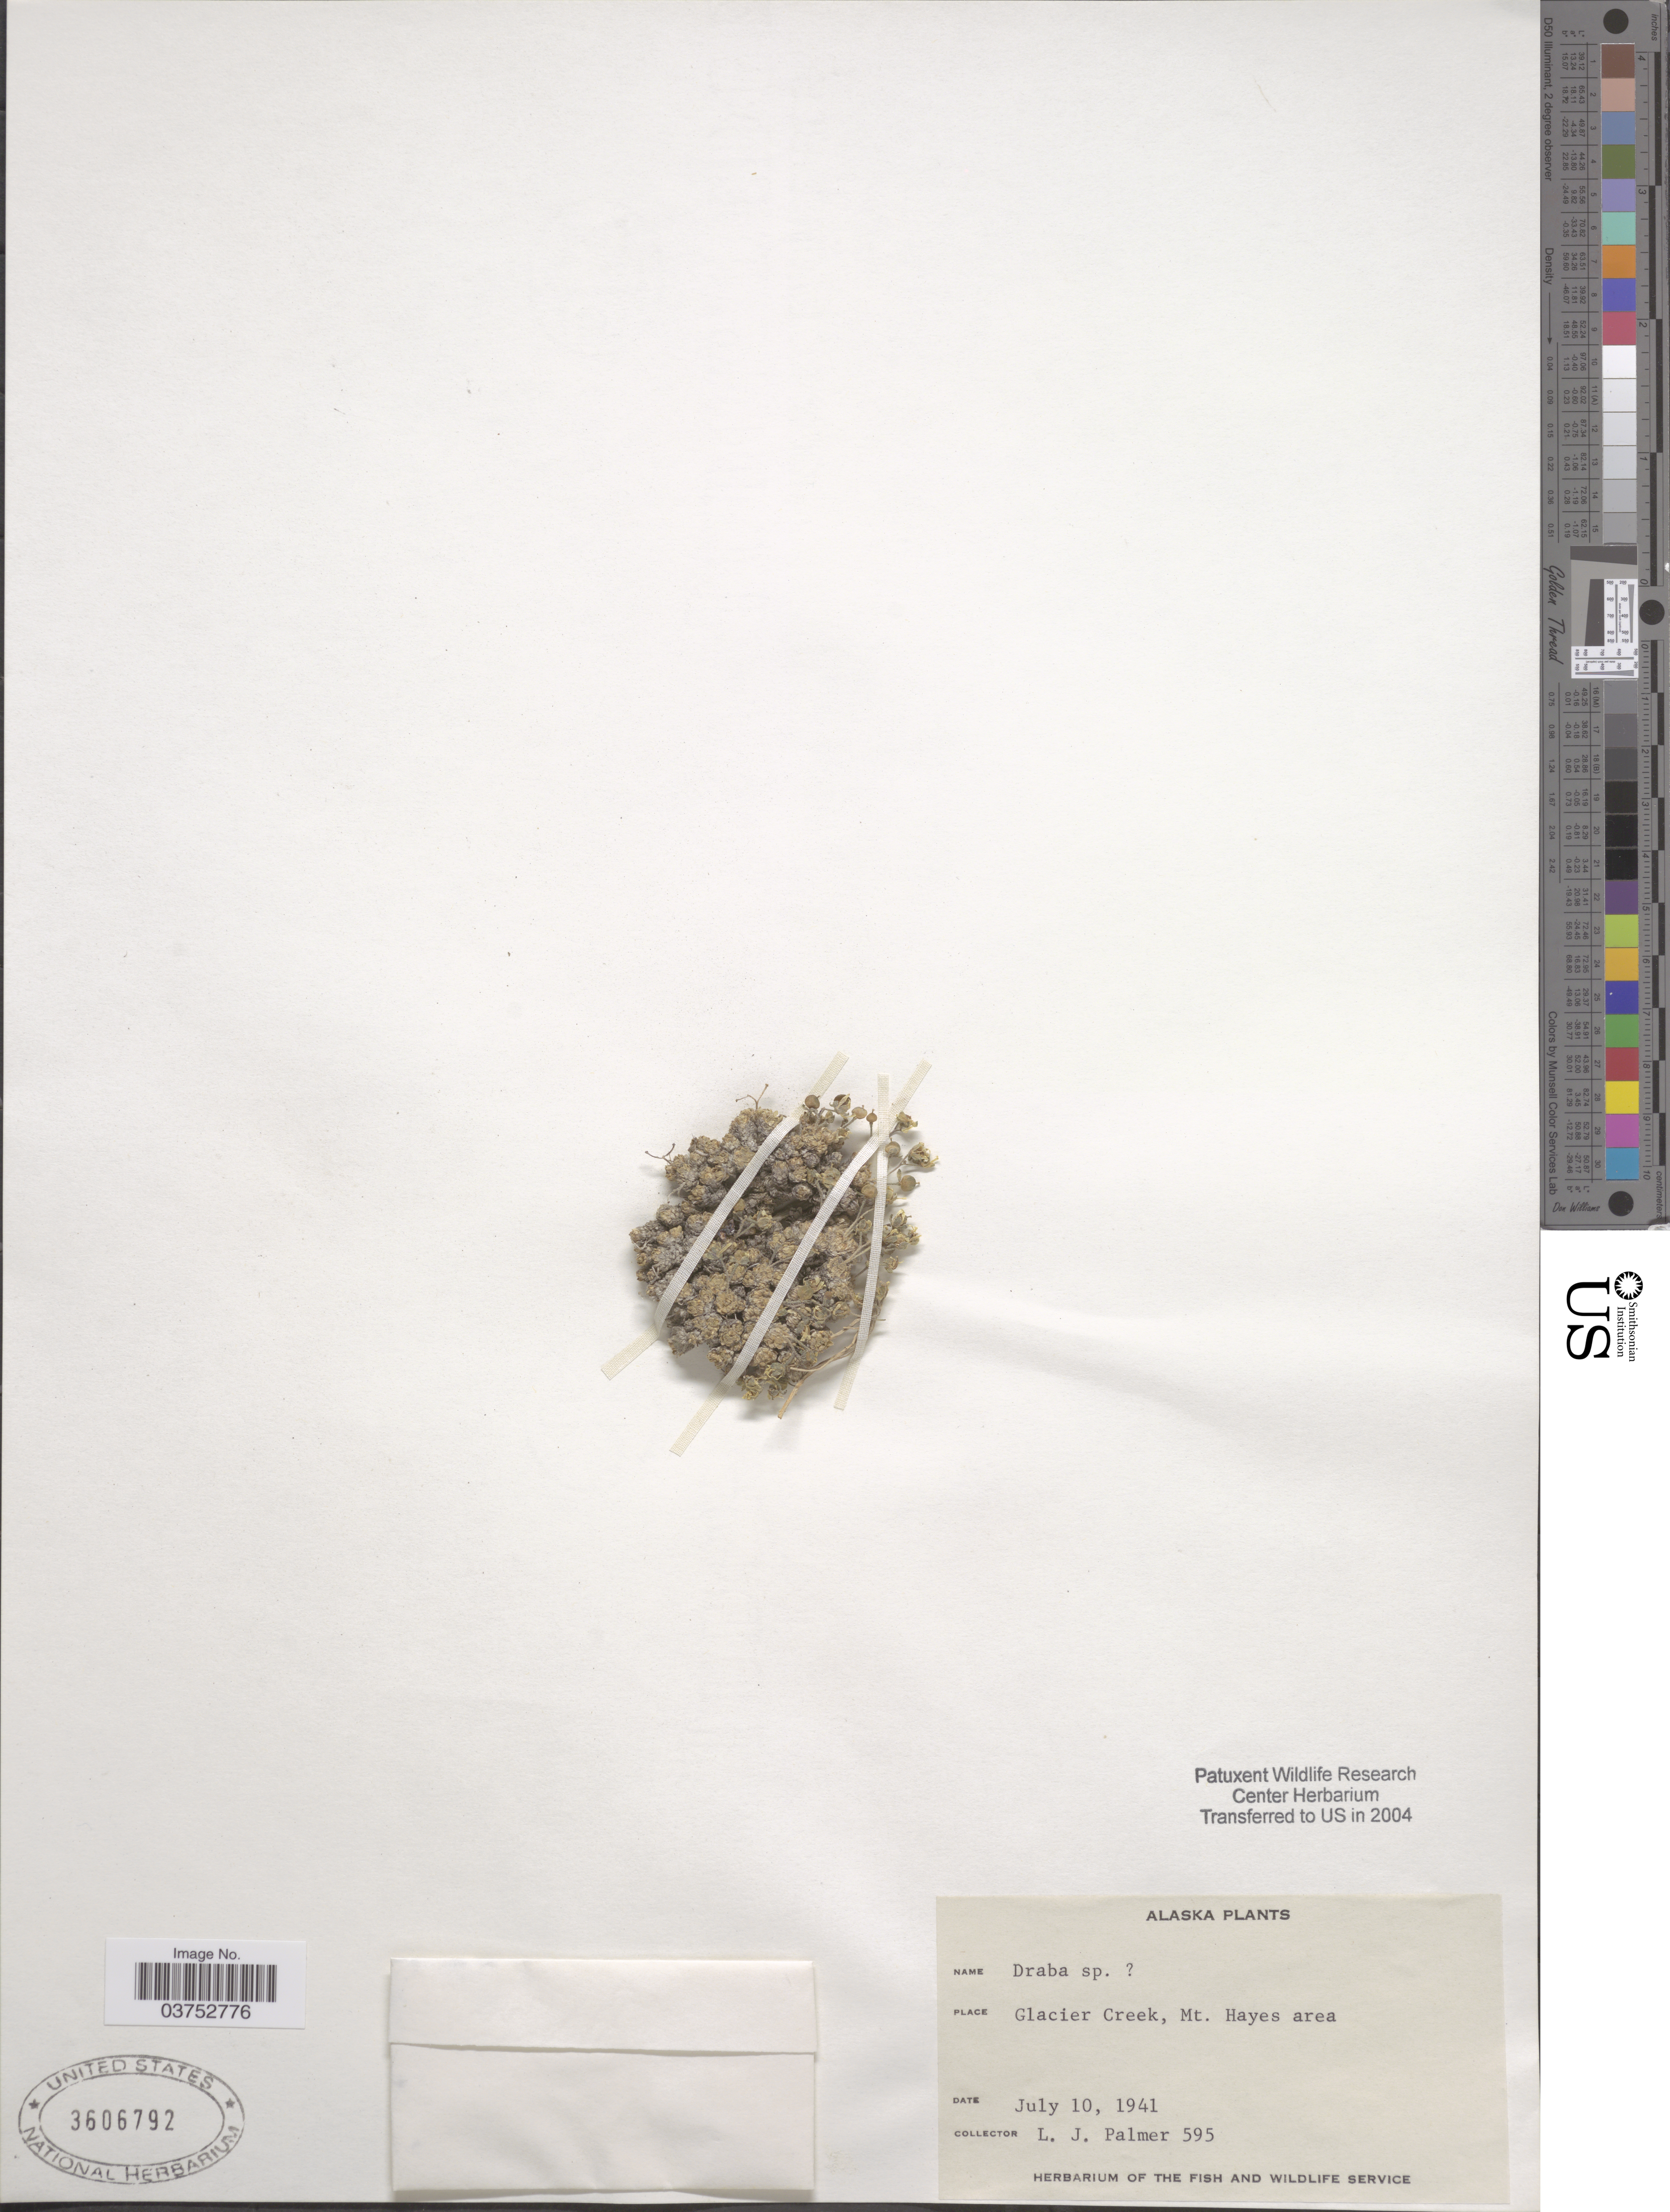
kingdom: Plantae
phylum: Tracheophyta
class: Magnoliopsida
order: Brassicales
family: Brassicaceae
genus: Draba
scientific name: Draba sp.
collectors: L. J. Palmer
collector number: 595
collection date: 1941-07-10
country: United States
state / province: Alaska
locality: Glacier Creek, Mt. Hayes area.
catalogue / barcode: US 3606792